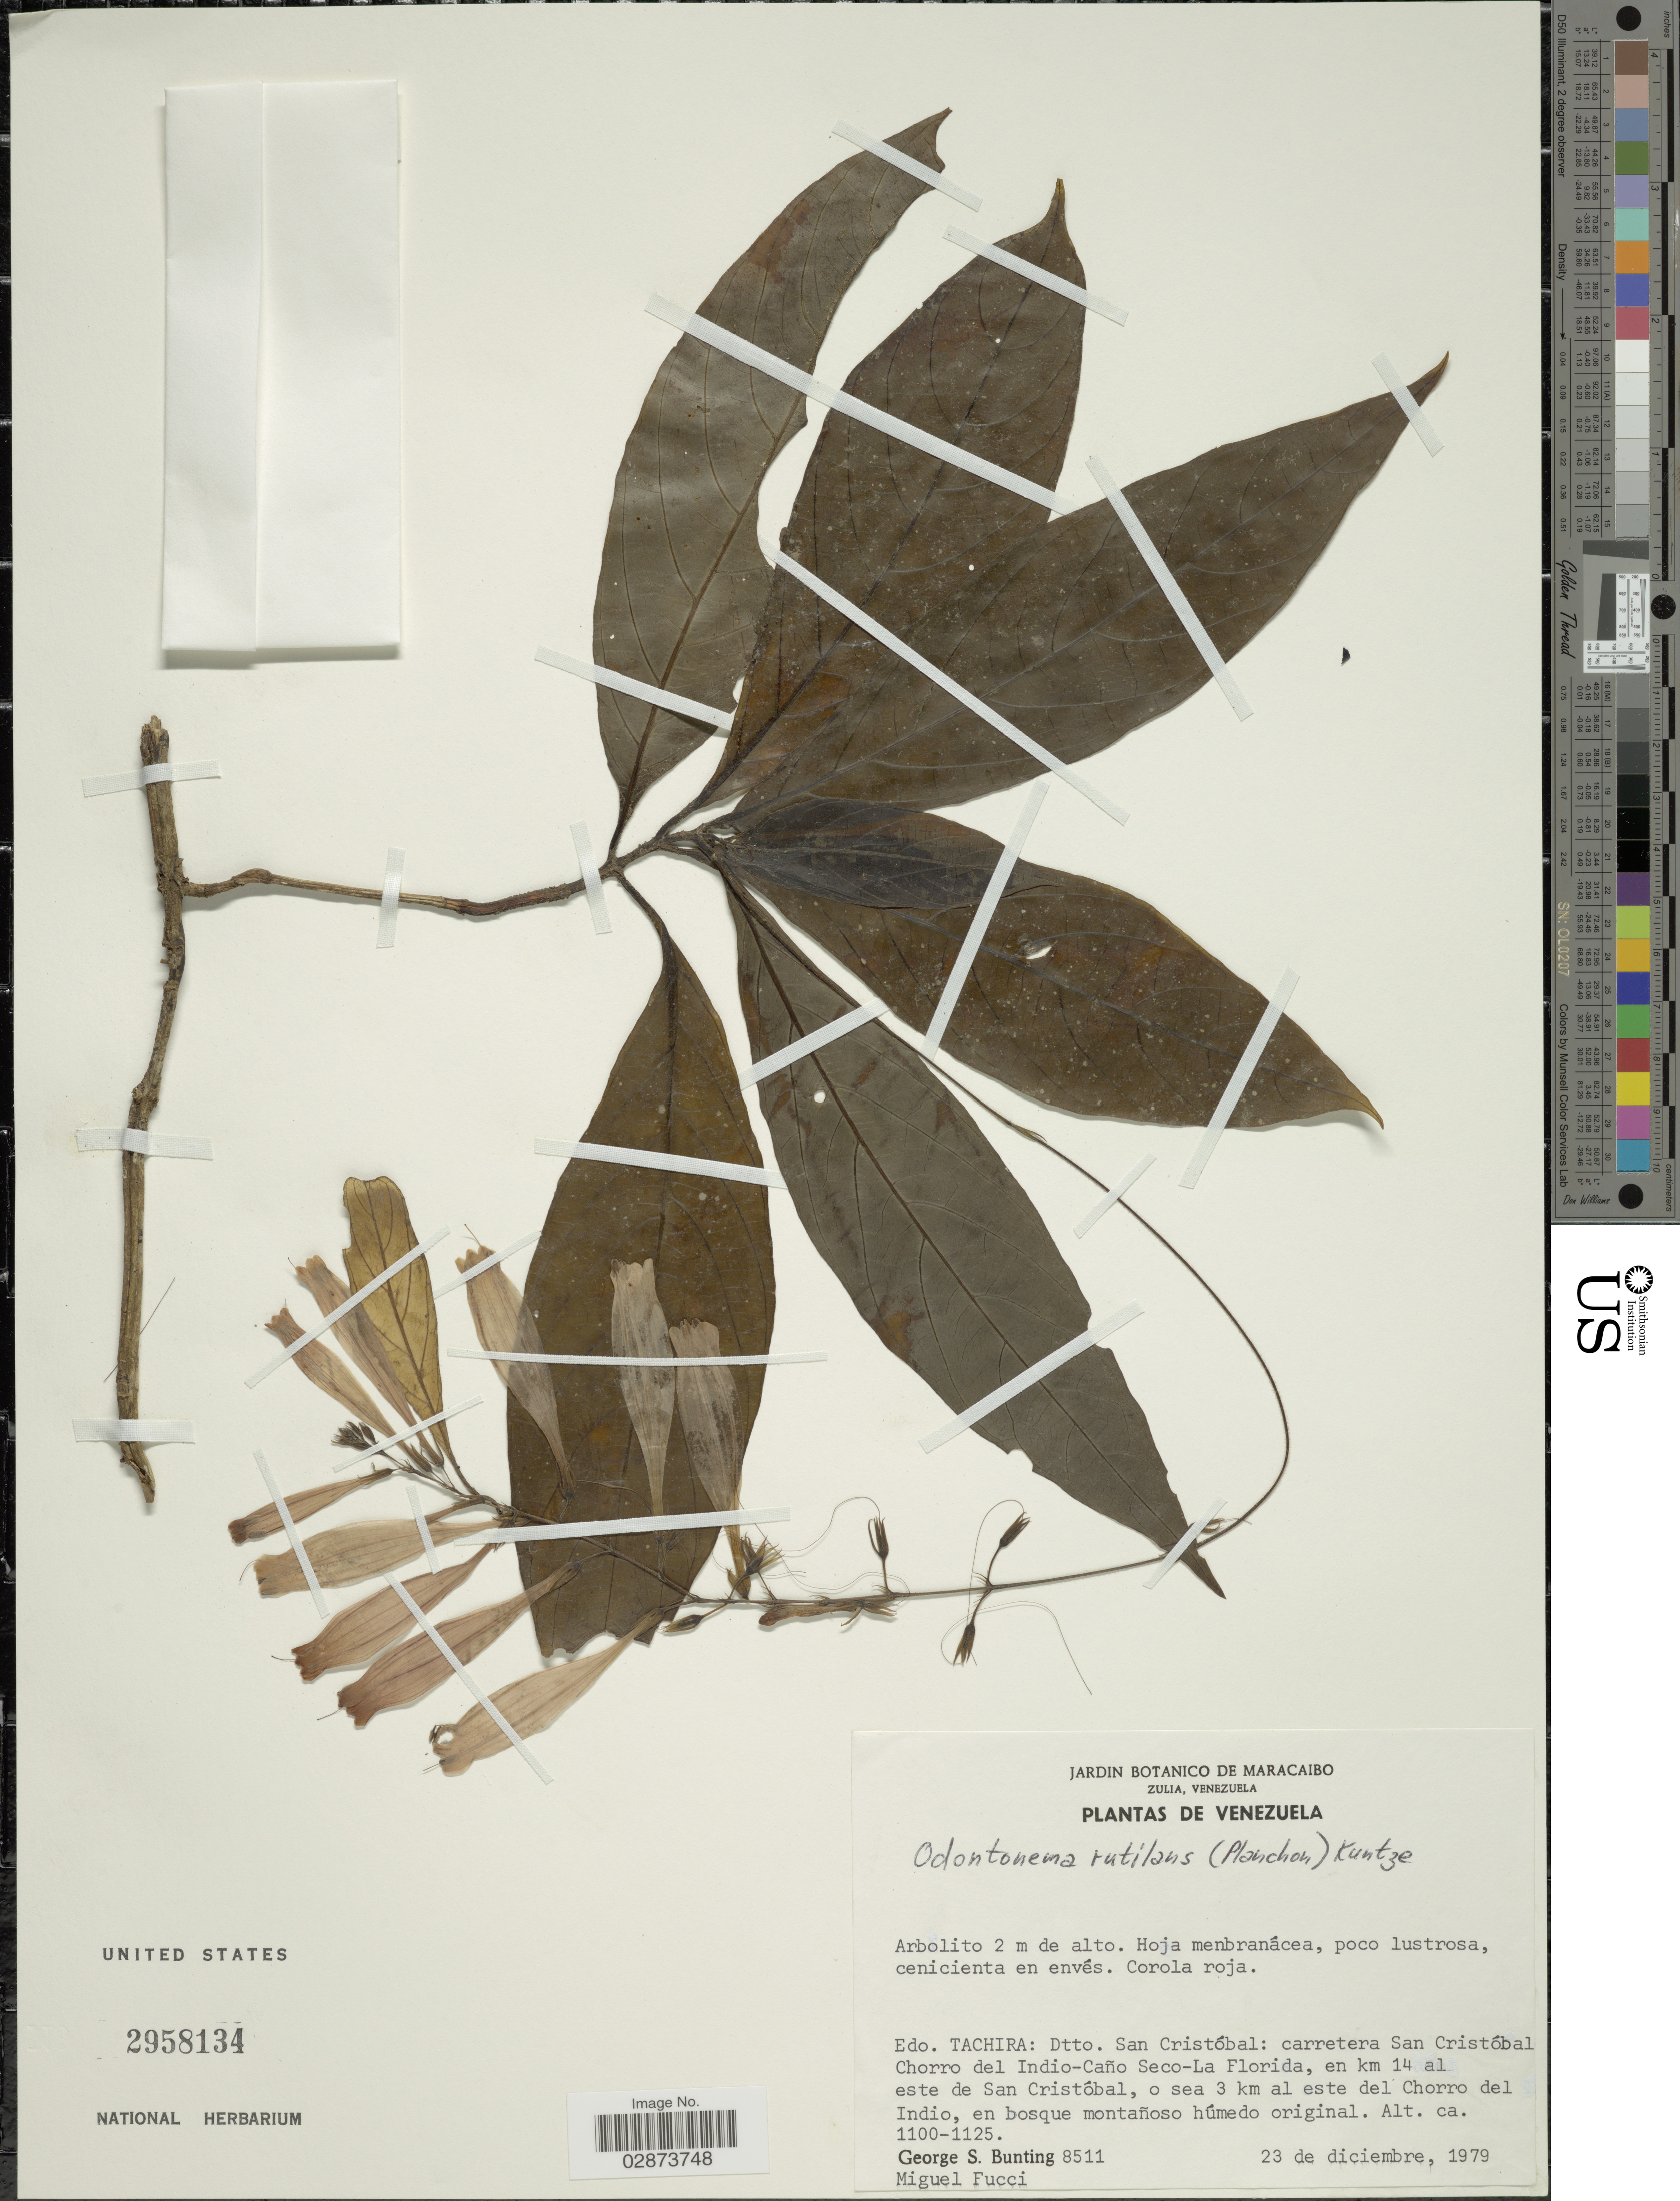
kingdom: Plantae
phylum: Tracheophyta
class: Magnoliopsida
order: Lamiales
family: Acanthaceae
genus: Odontonema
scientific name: Odontonema rutilans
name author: Kuntze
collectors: G. S. Bunting & M. Fucci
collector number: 8511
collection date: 1979-12-23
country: Venezuela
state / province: Tachira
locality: Edo. Tachira: Dtto. San Cristóbal: carretera San Cristóbal Chorro del Indío-Caño Seco-La Florida, en km 14 al este de San Cristóbal, o sea 3 km al este del Chorro del Indío.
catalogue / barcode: US 2958134